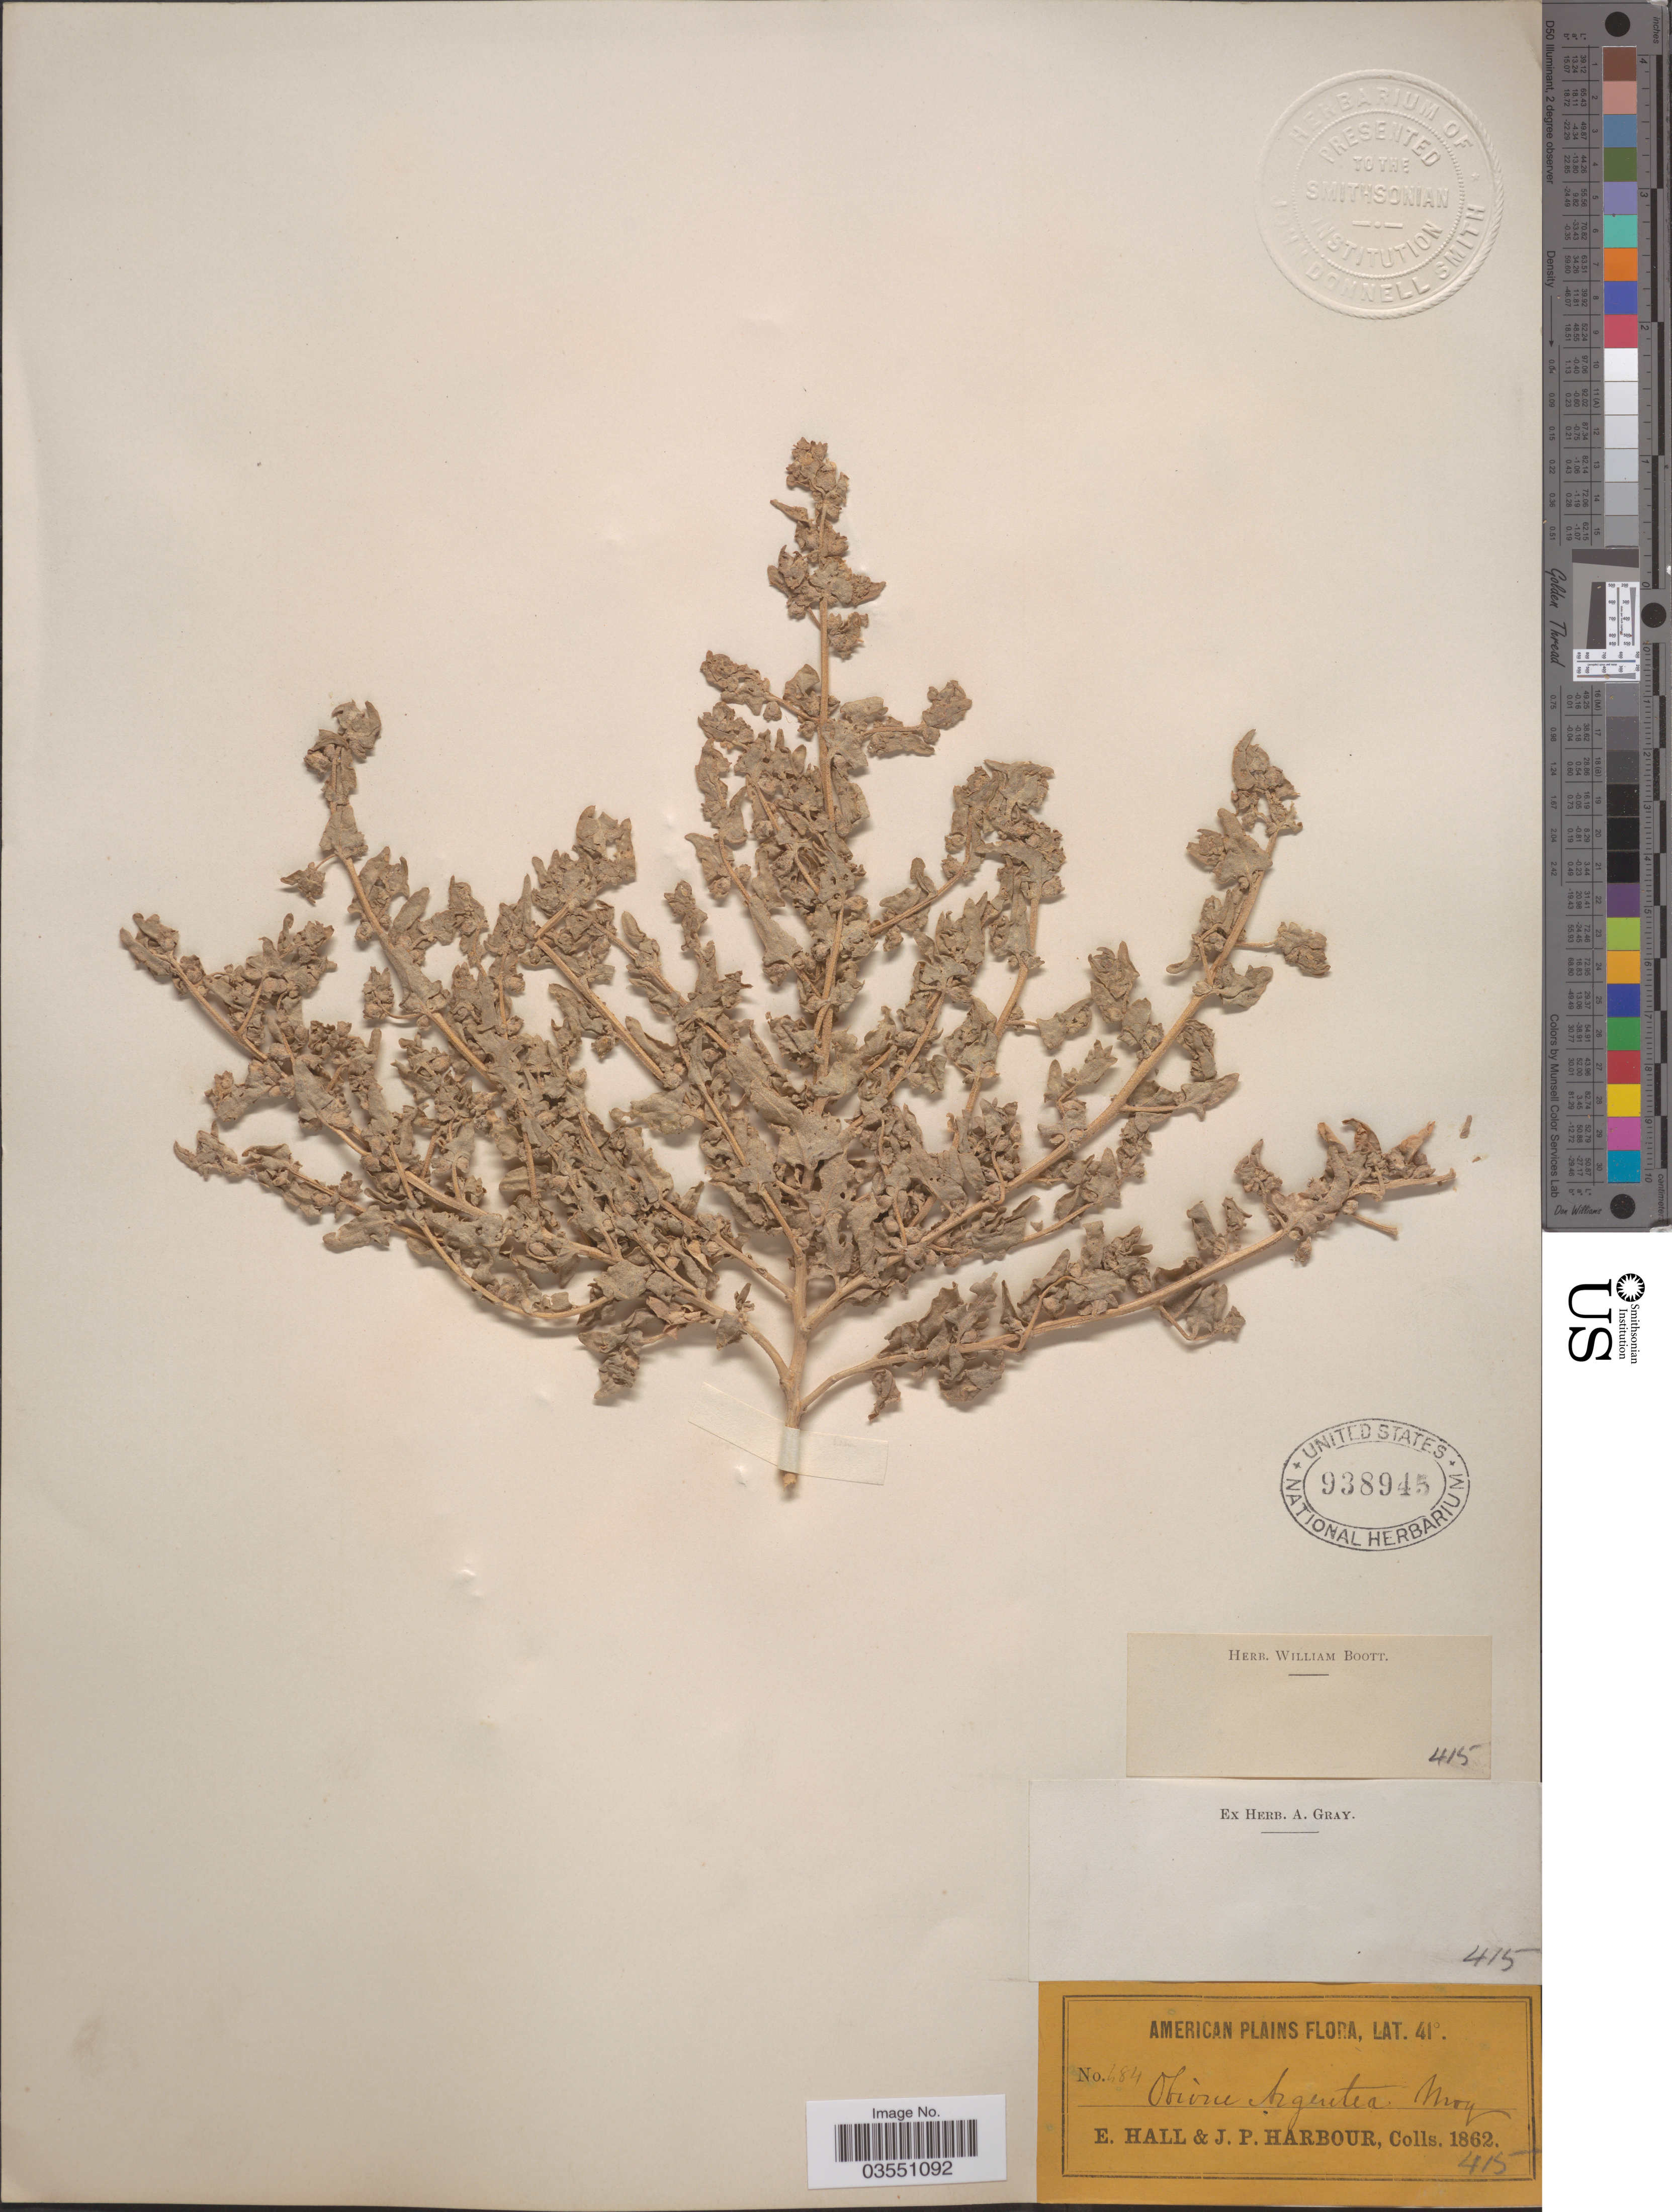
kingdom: Plantae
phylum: Tracheophyta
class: Magnoliopsida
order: Caryophyllales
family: Amaranthaceae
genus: Atriplex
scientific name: Atriplex argentea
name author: Nutt.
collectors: E. Hall & J. Harbour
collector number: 484*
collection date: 1862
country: United States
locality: American Plains.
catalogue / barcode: US 938945